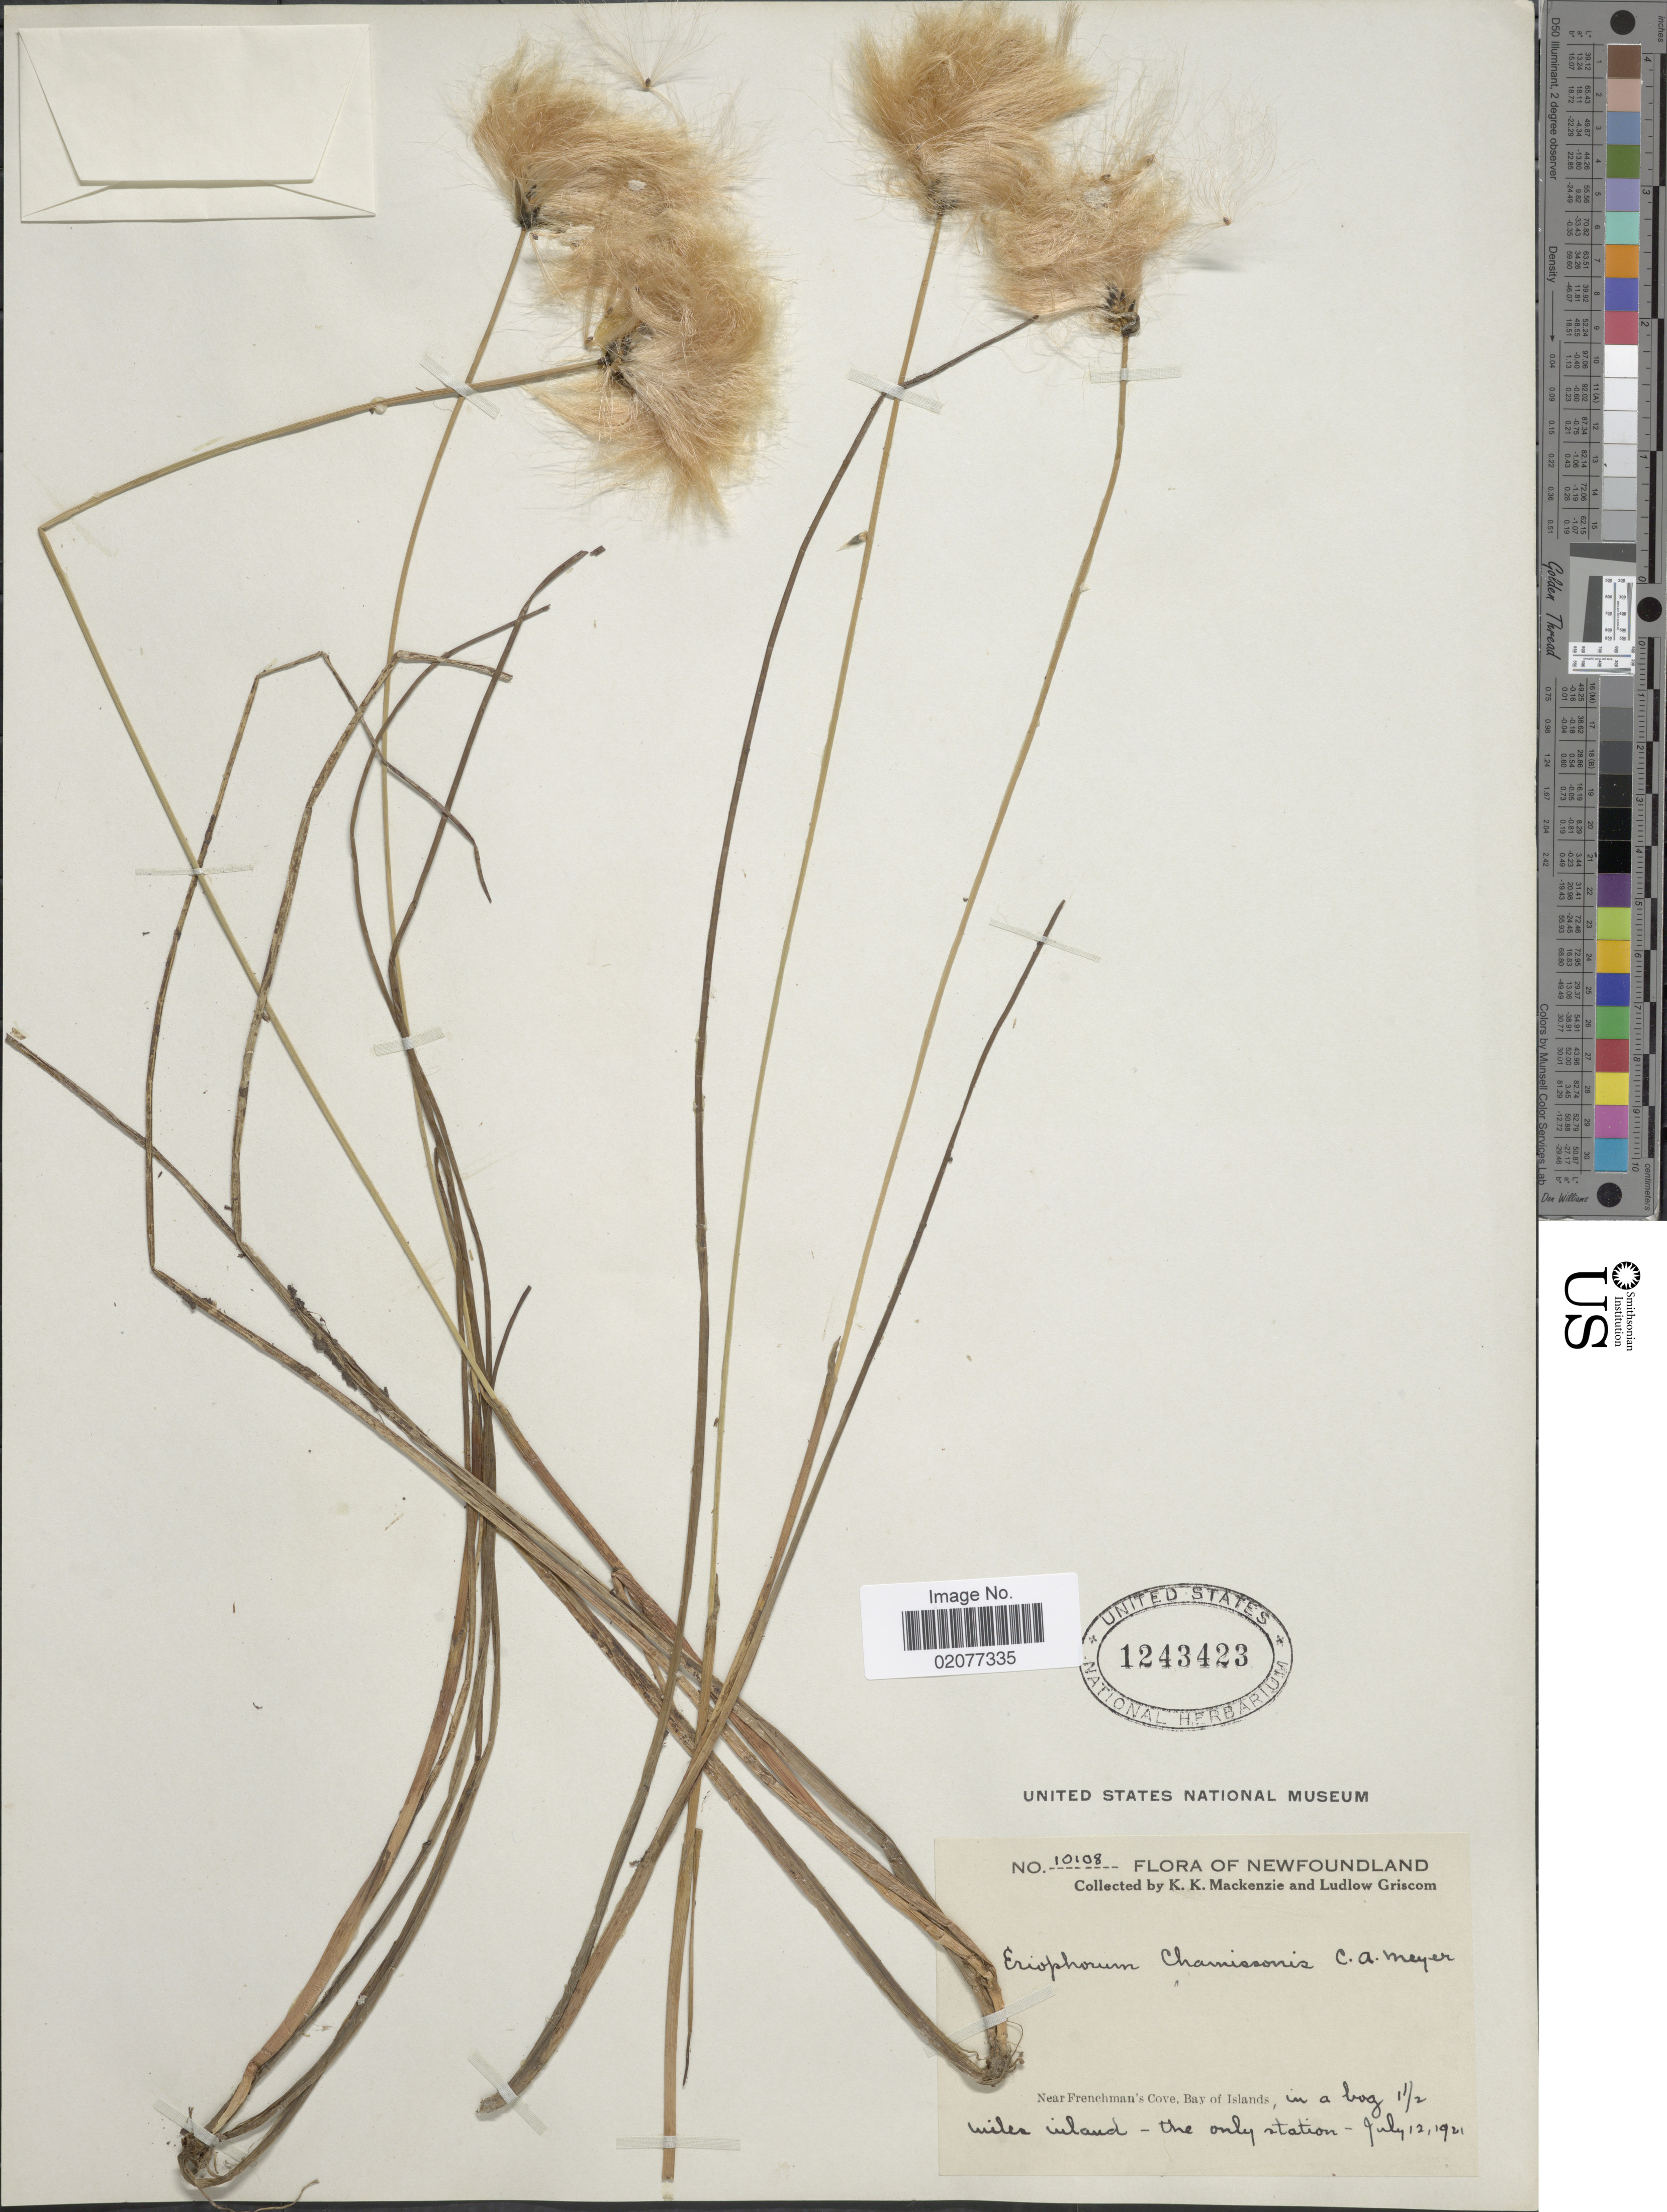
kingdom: Plantae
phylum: Tracheophyta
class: Liliopsida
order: Poales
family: Cyperaceae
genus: Eriophorum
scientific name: Eriophorum chamissonis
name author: C.A. Mey.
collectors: K. K. Mackenzie & L. Griscom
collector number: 10108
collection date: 1921-07-12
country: Canada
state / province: Newfoundland and Labrador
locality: Newfoundland. Near Frenchman's Cove, Bay of Islands. Miles inland.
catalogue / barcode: US 1243423